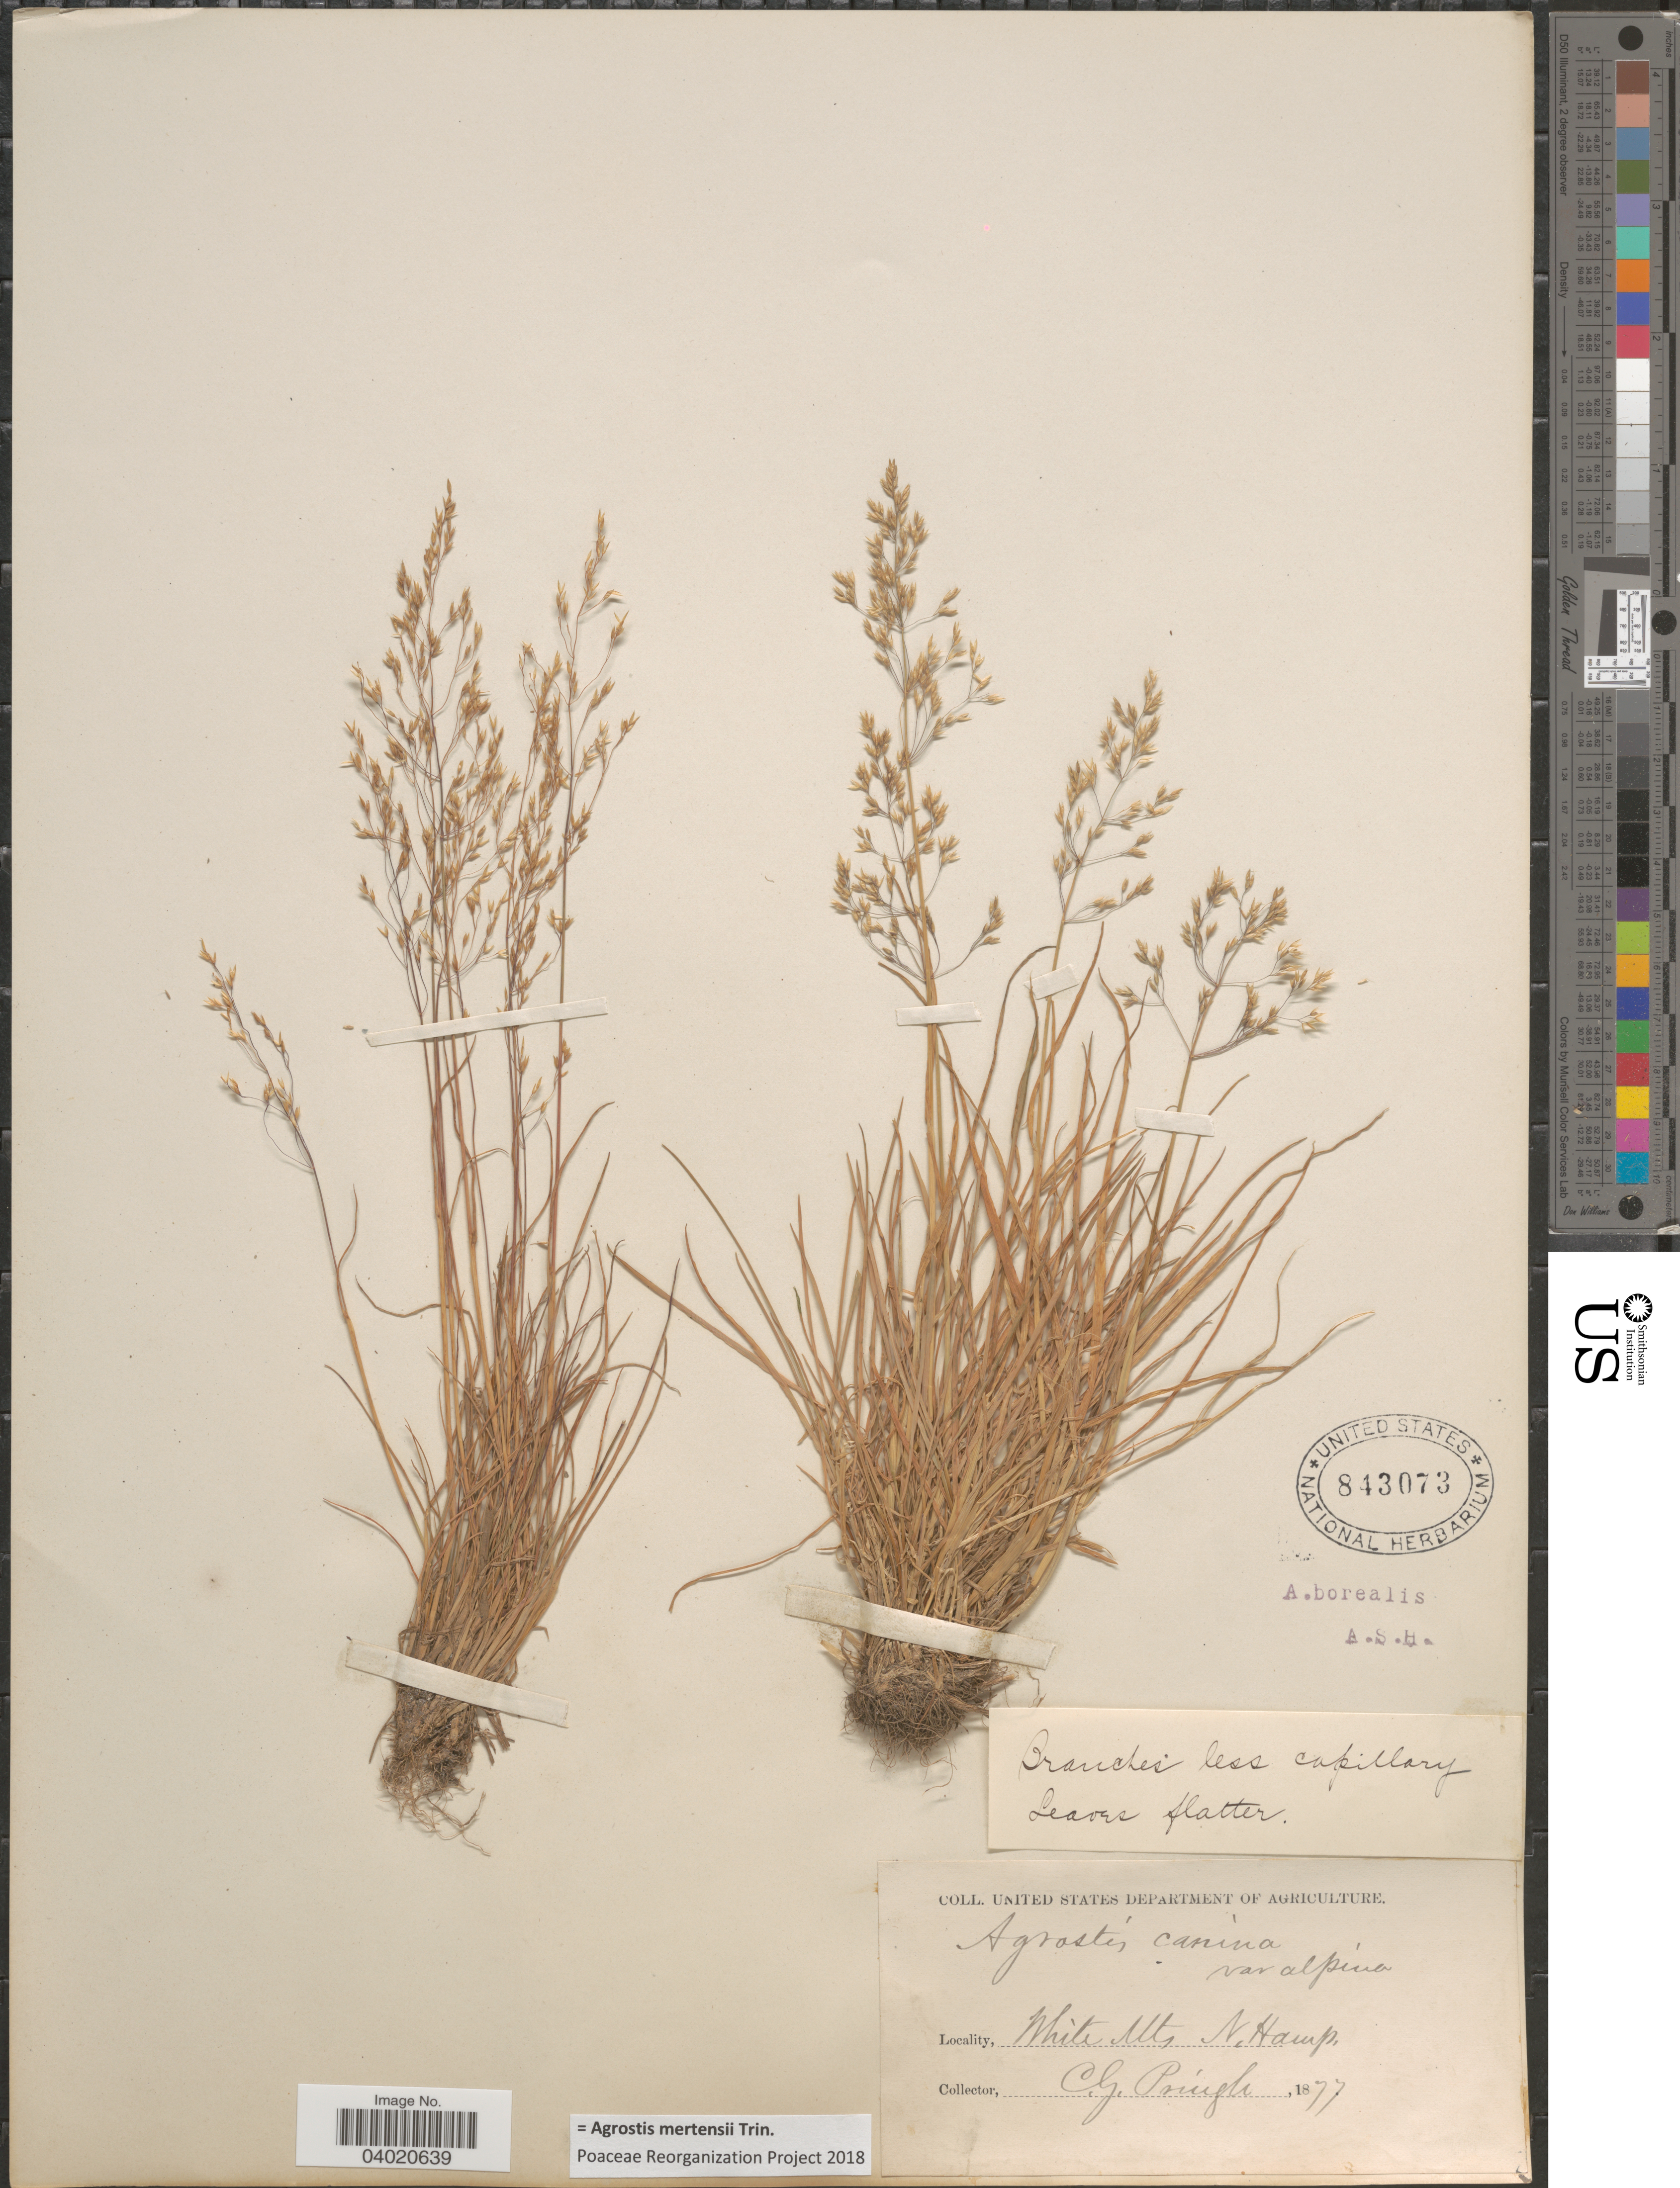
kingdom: Plantae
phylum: Tracheophyta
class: Liliopsida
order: Poales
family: Poaceae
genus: Agrostis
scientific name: Agrostis mertensii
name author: Trin.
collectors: C. G. Pringle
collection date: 1877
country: United States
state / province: New Hampshire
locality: White Mts.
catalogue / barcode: US 843073